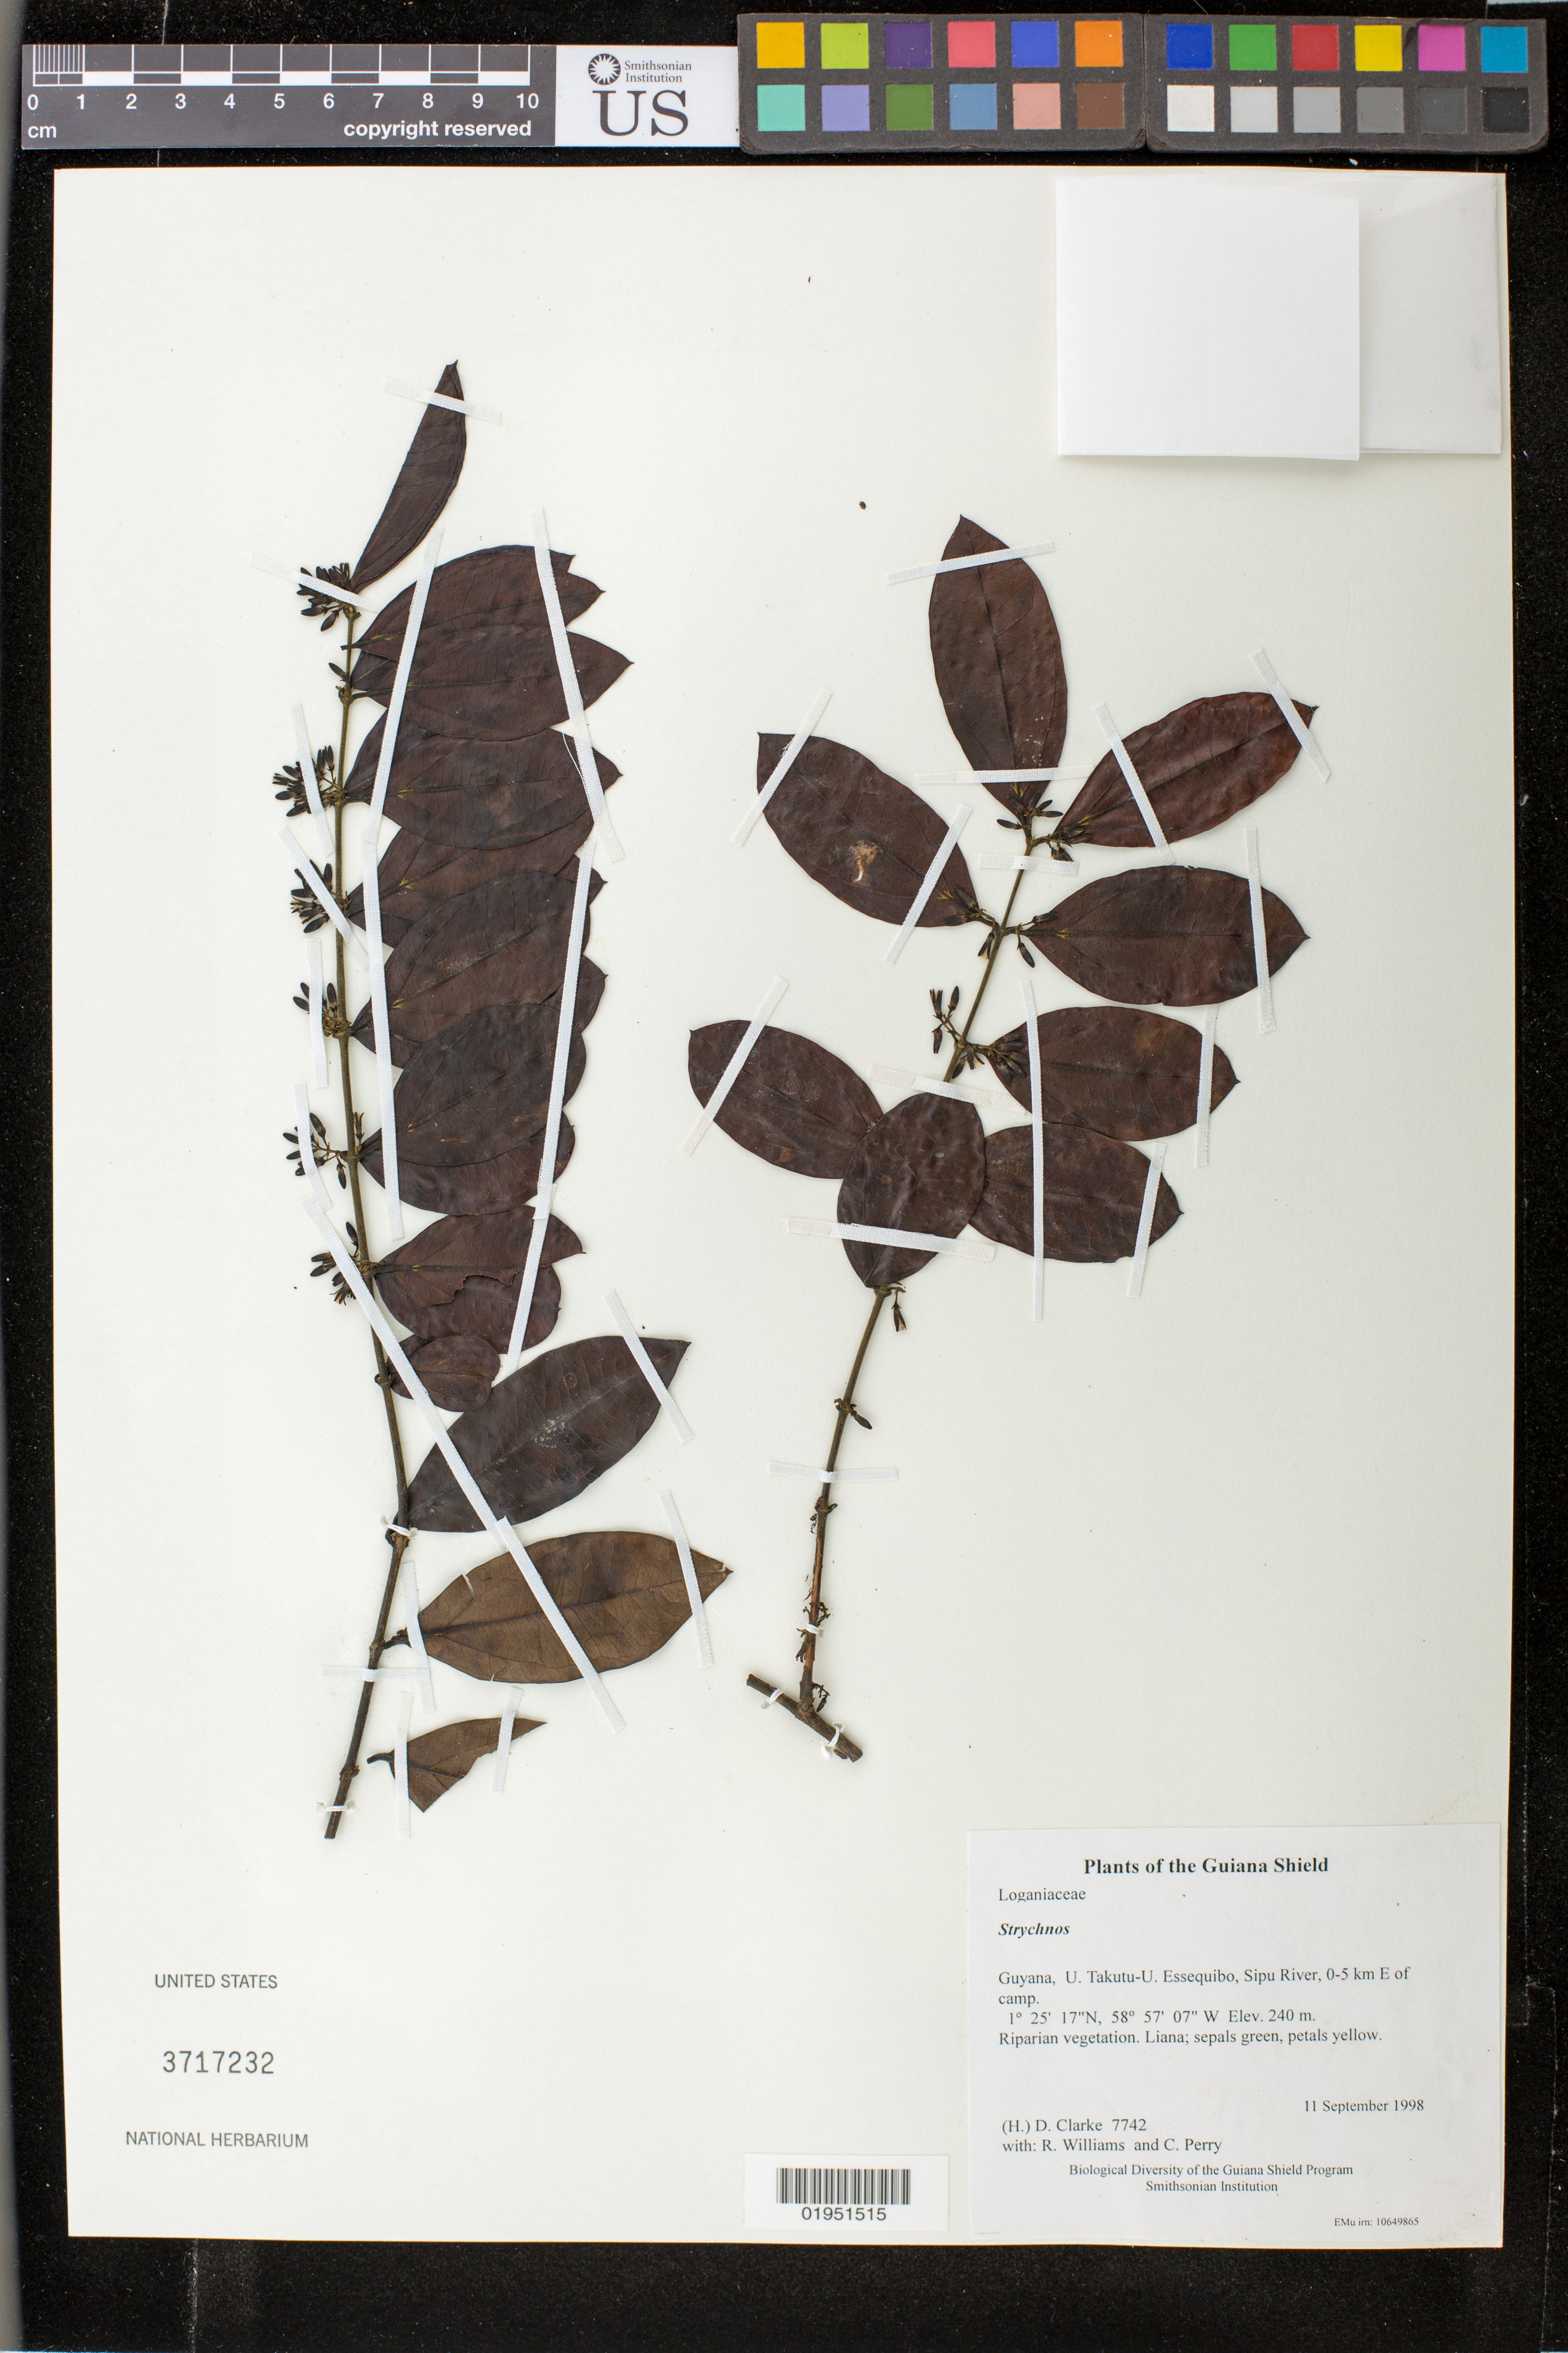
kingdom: Plantae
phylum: Tracheophyta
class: Magnoliopsida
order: Gentianales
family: Loganiaceae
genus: Strychnos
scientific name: Strychnos sp.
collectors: H. D. Clarke, R. Williams & C. Perry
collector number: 7742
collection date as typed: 11 September 1998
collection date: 1998-09-11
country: Guyana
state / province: U. Takutu-U. Essequibo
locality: Sipu River, 0-5 km E of camp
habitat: Riparian vegetation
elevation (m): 240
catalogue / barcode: US 3717232